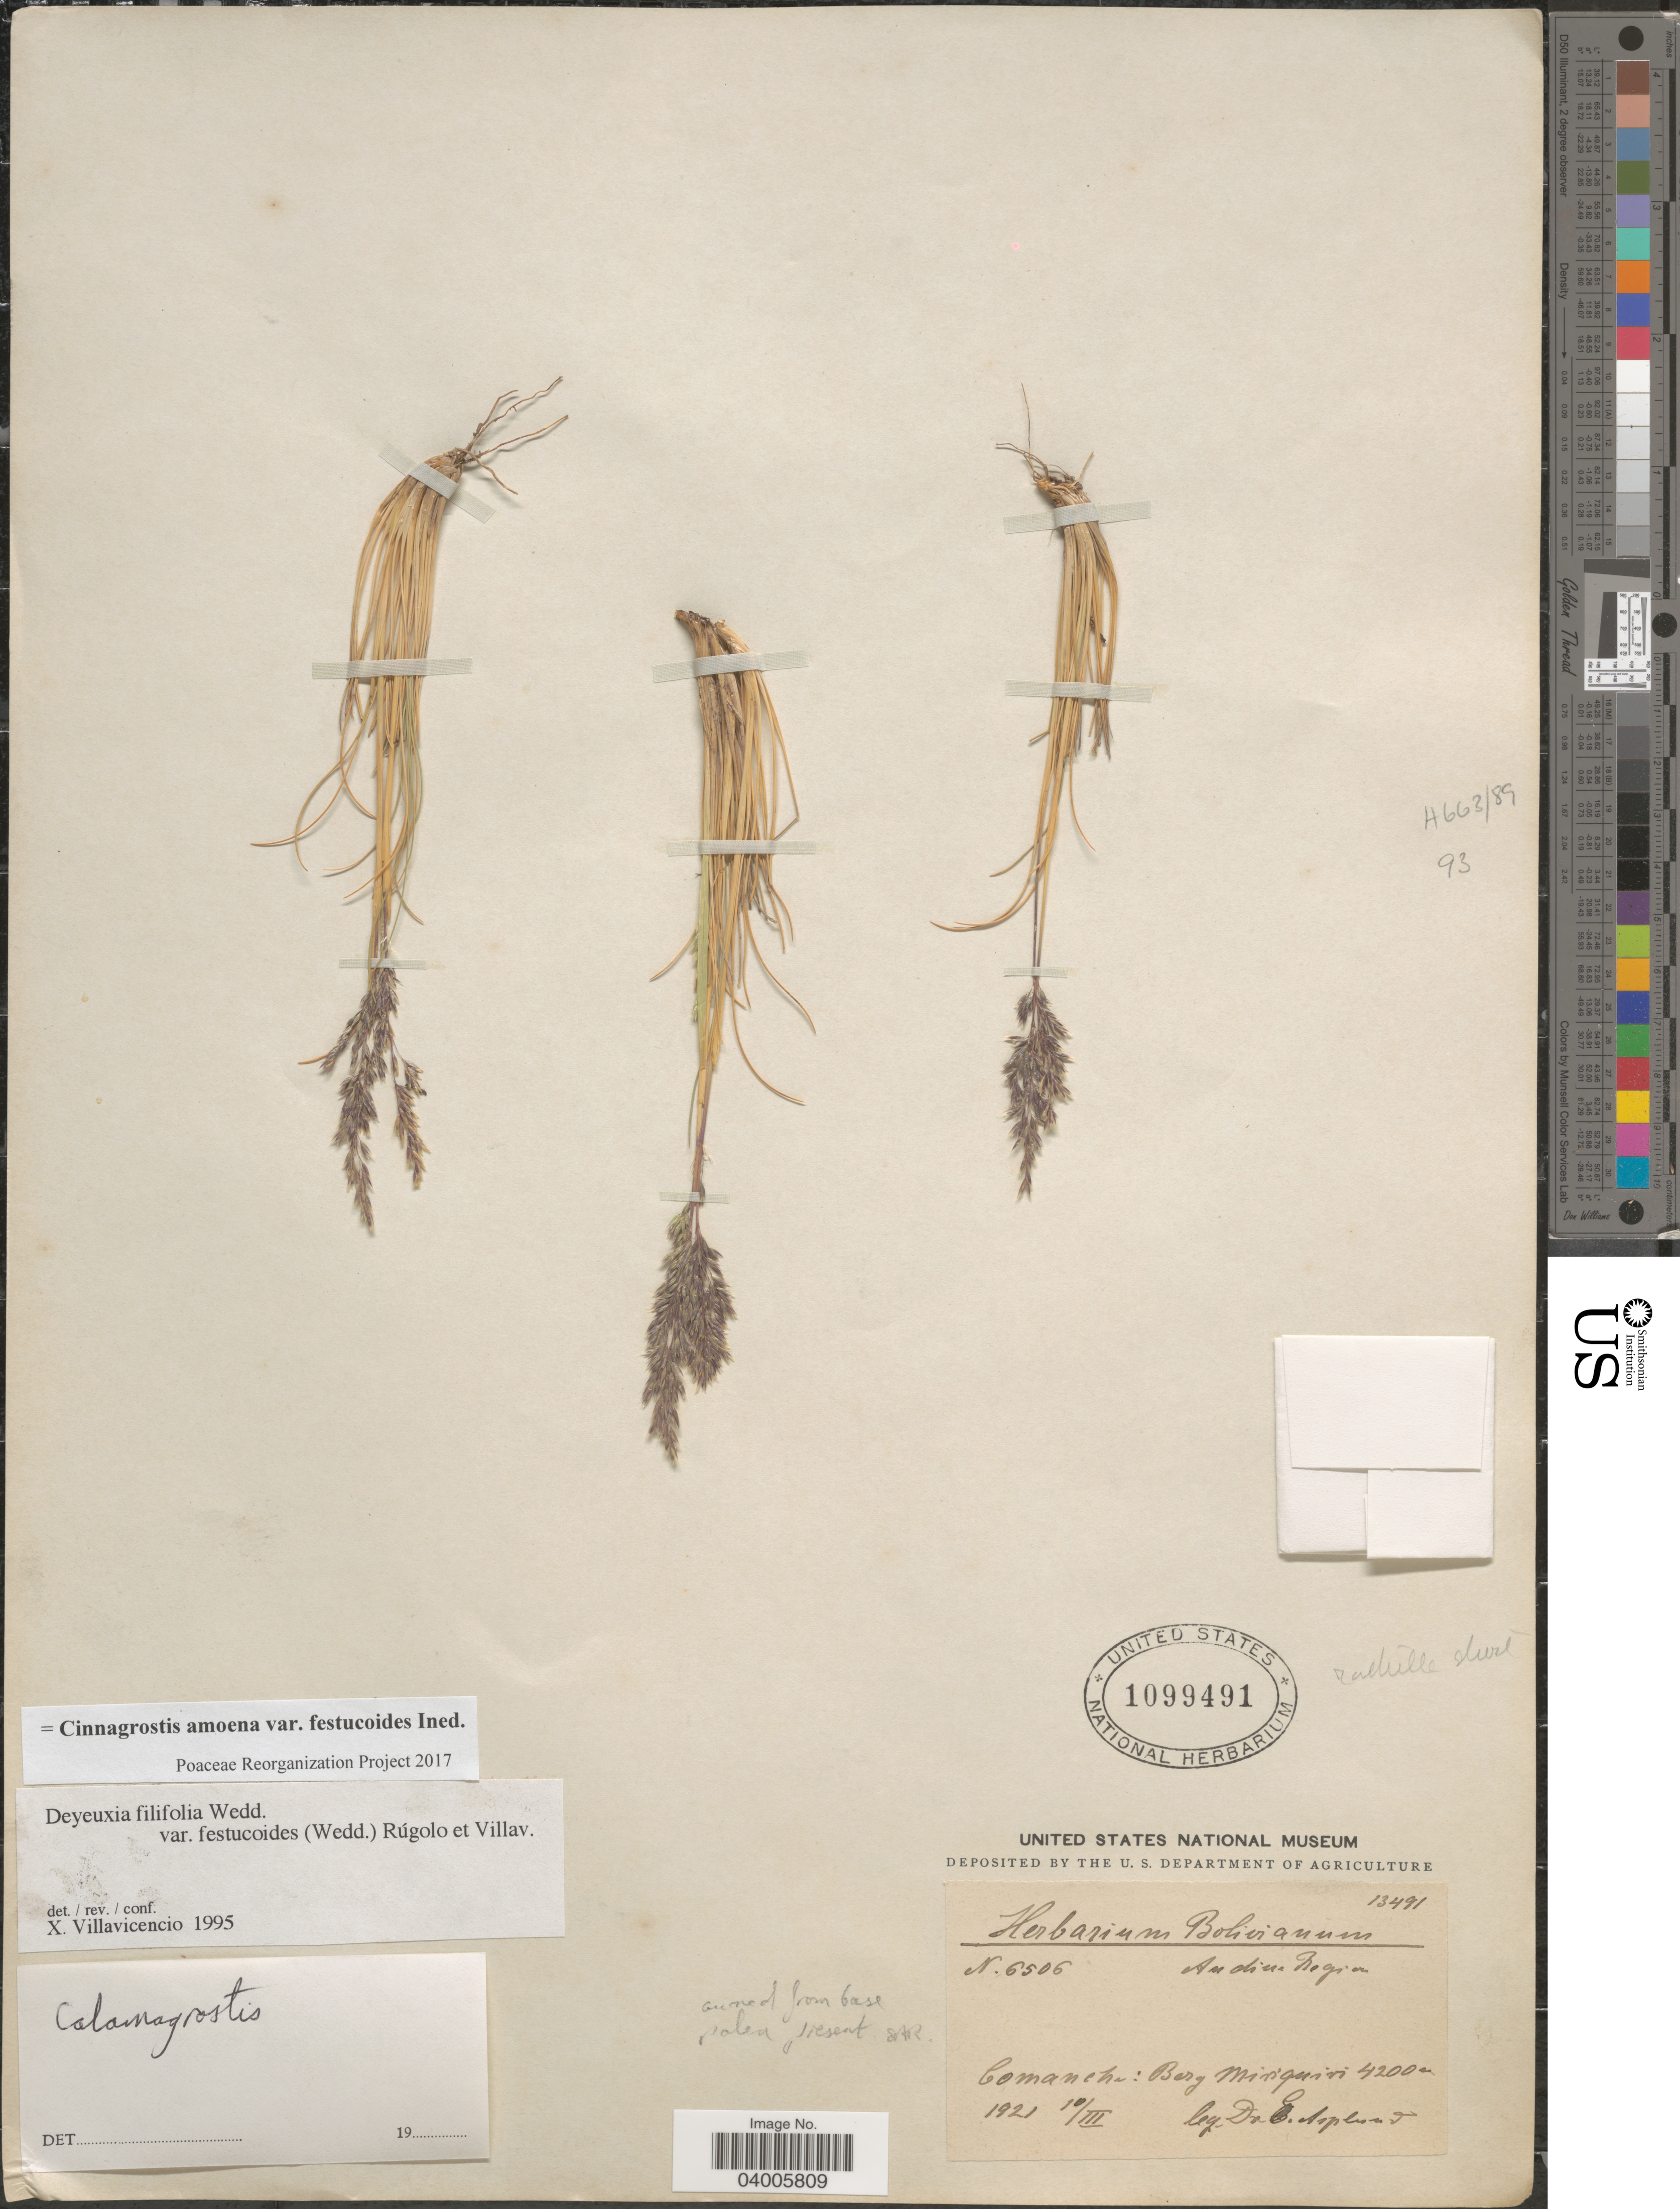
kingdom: Plantae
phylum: Tracheophyta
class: Liliopsida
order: Poales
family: Poaceae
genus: Cinnagrostis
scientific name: Cinnagrostis filifolia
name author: (Wedd.) P.M. Peterson et al.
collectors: E. Asplund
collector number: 6506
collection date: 1921-03-10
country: Bolivia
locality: Andina Region. Comanche: Berg Miriquiri.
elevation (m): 4200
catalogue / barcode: US 1099491